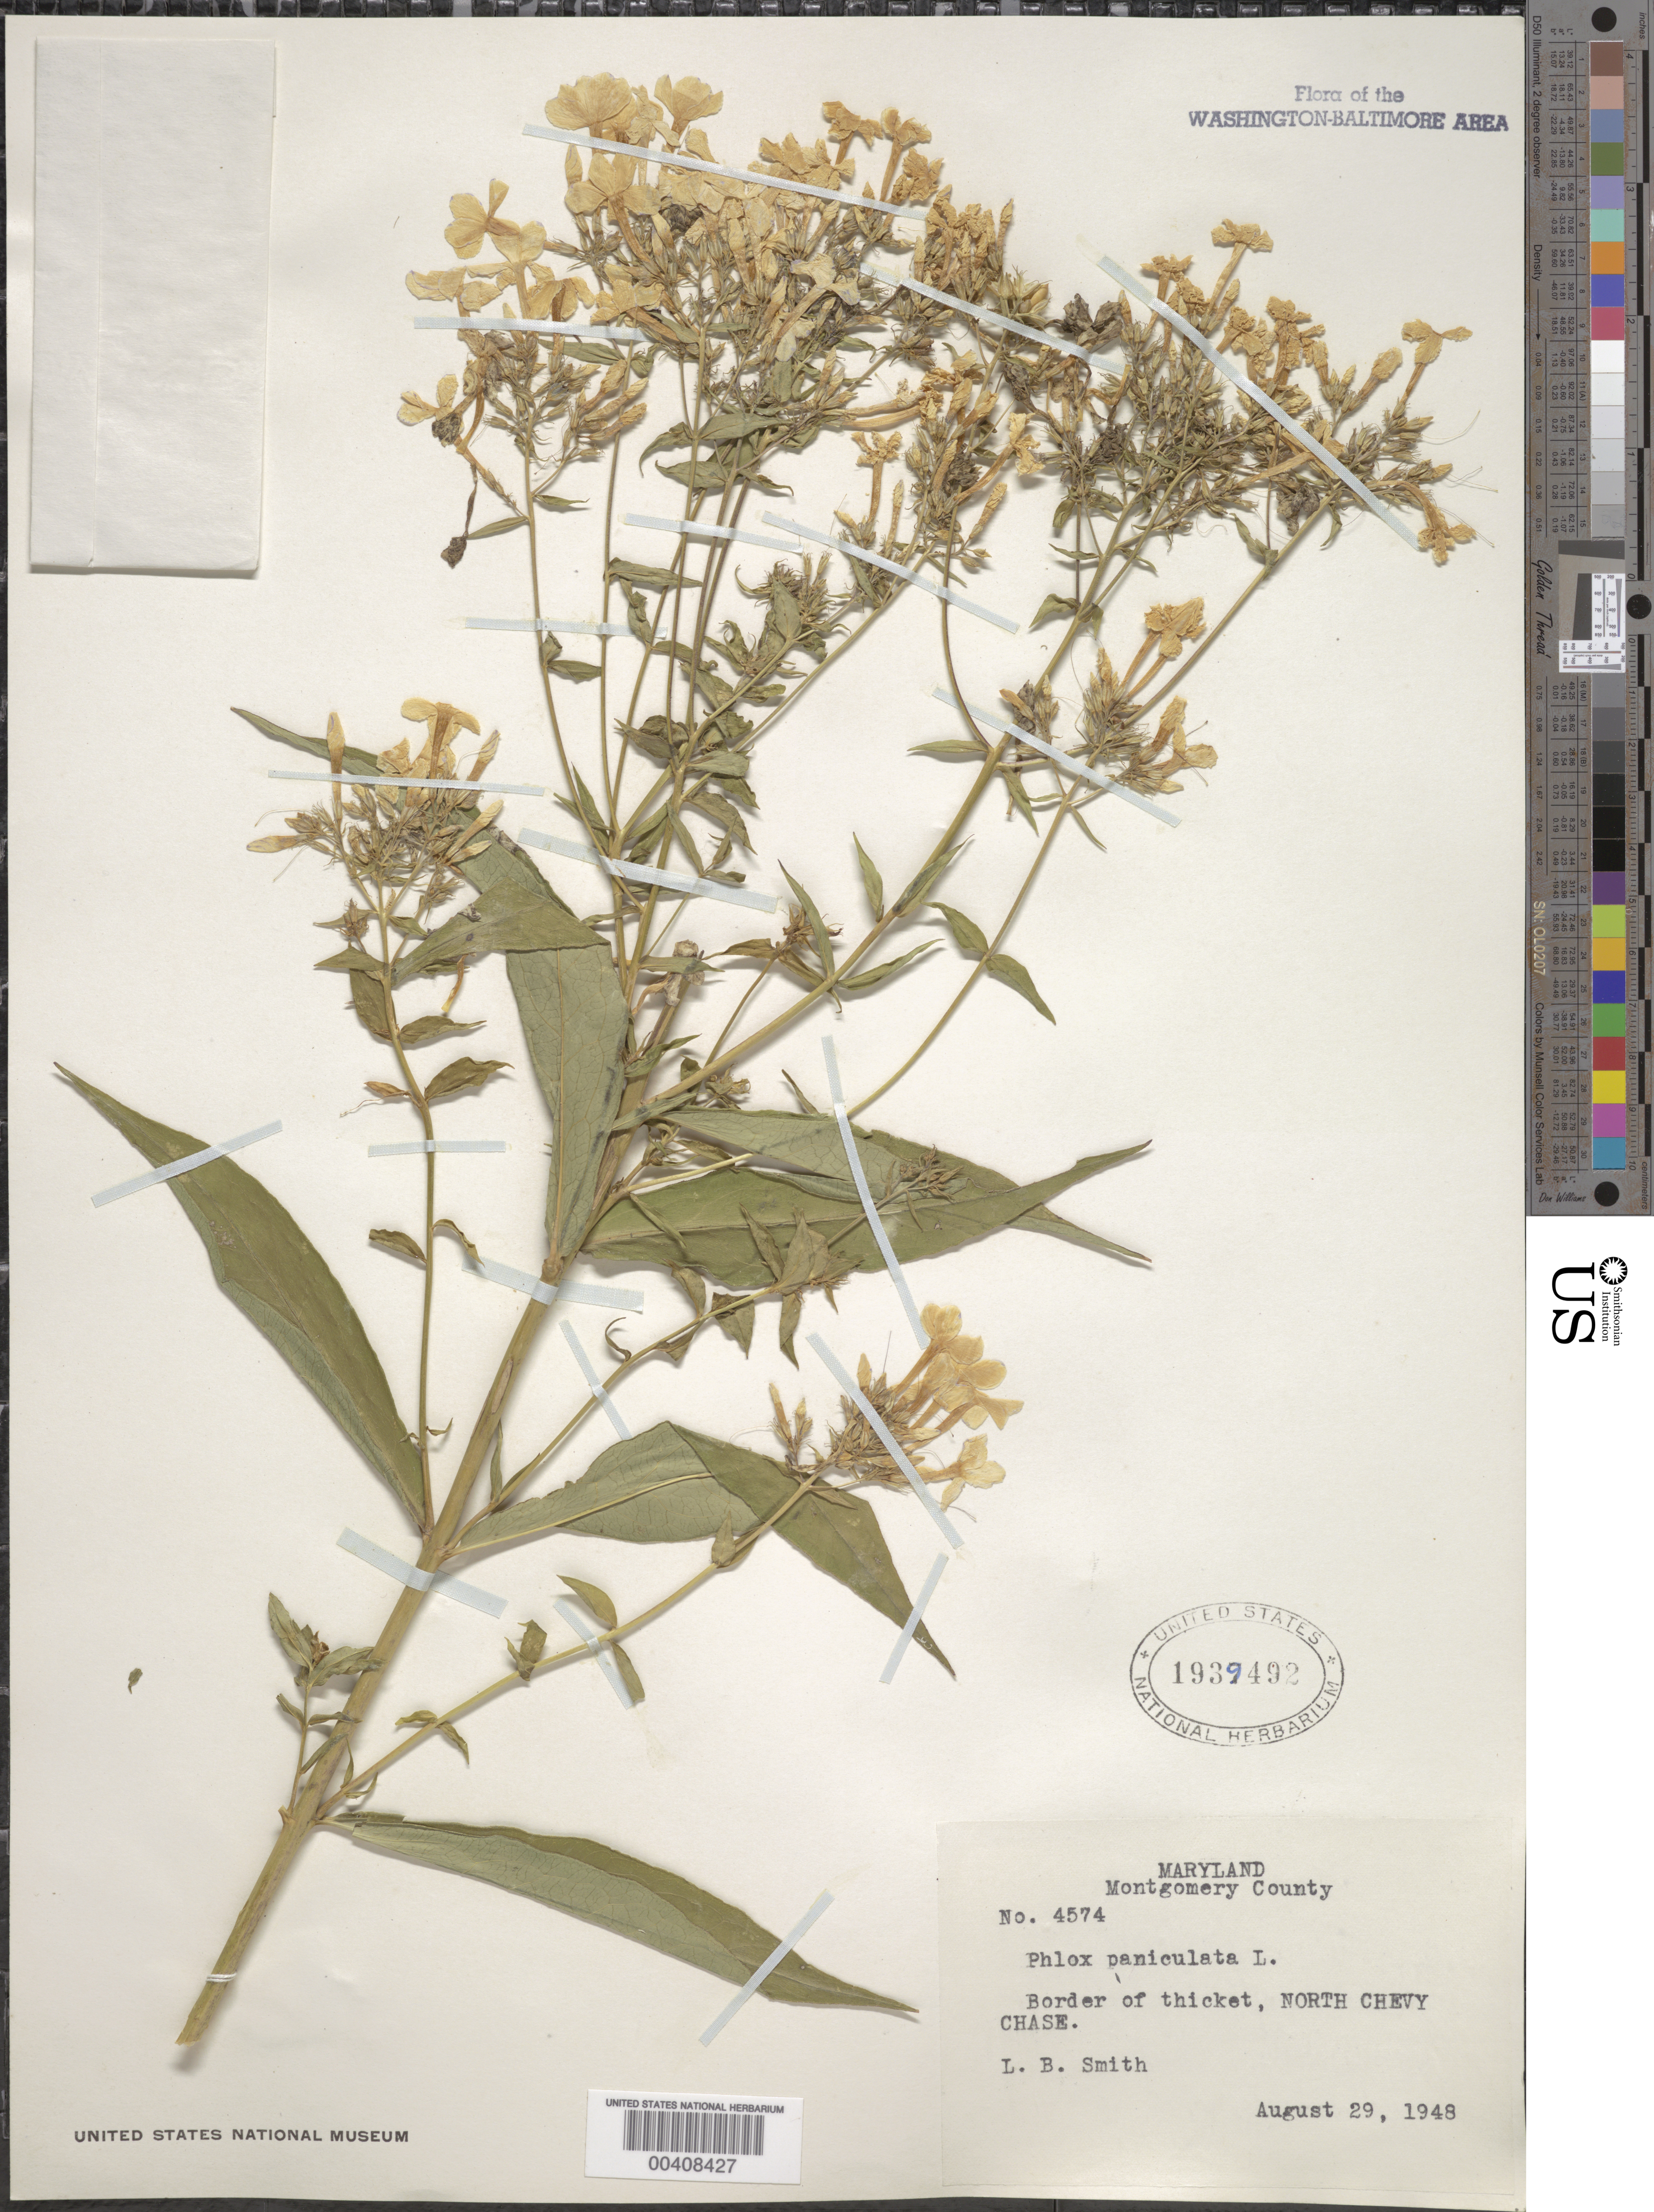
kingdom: Plantae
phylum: Tracheophyta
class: Magnoliopsida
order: Ericales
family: Polemoniaceae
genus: Phlox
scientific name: Phlox paniculata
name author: L.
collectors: L. Smith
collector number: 4574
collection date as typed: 29 Aug 1948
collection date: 1948-08-29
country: United States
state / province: Maryland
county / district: Montgomery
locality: N Chevy Chase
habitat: Border of thicket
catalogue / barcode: US 1939492